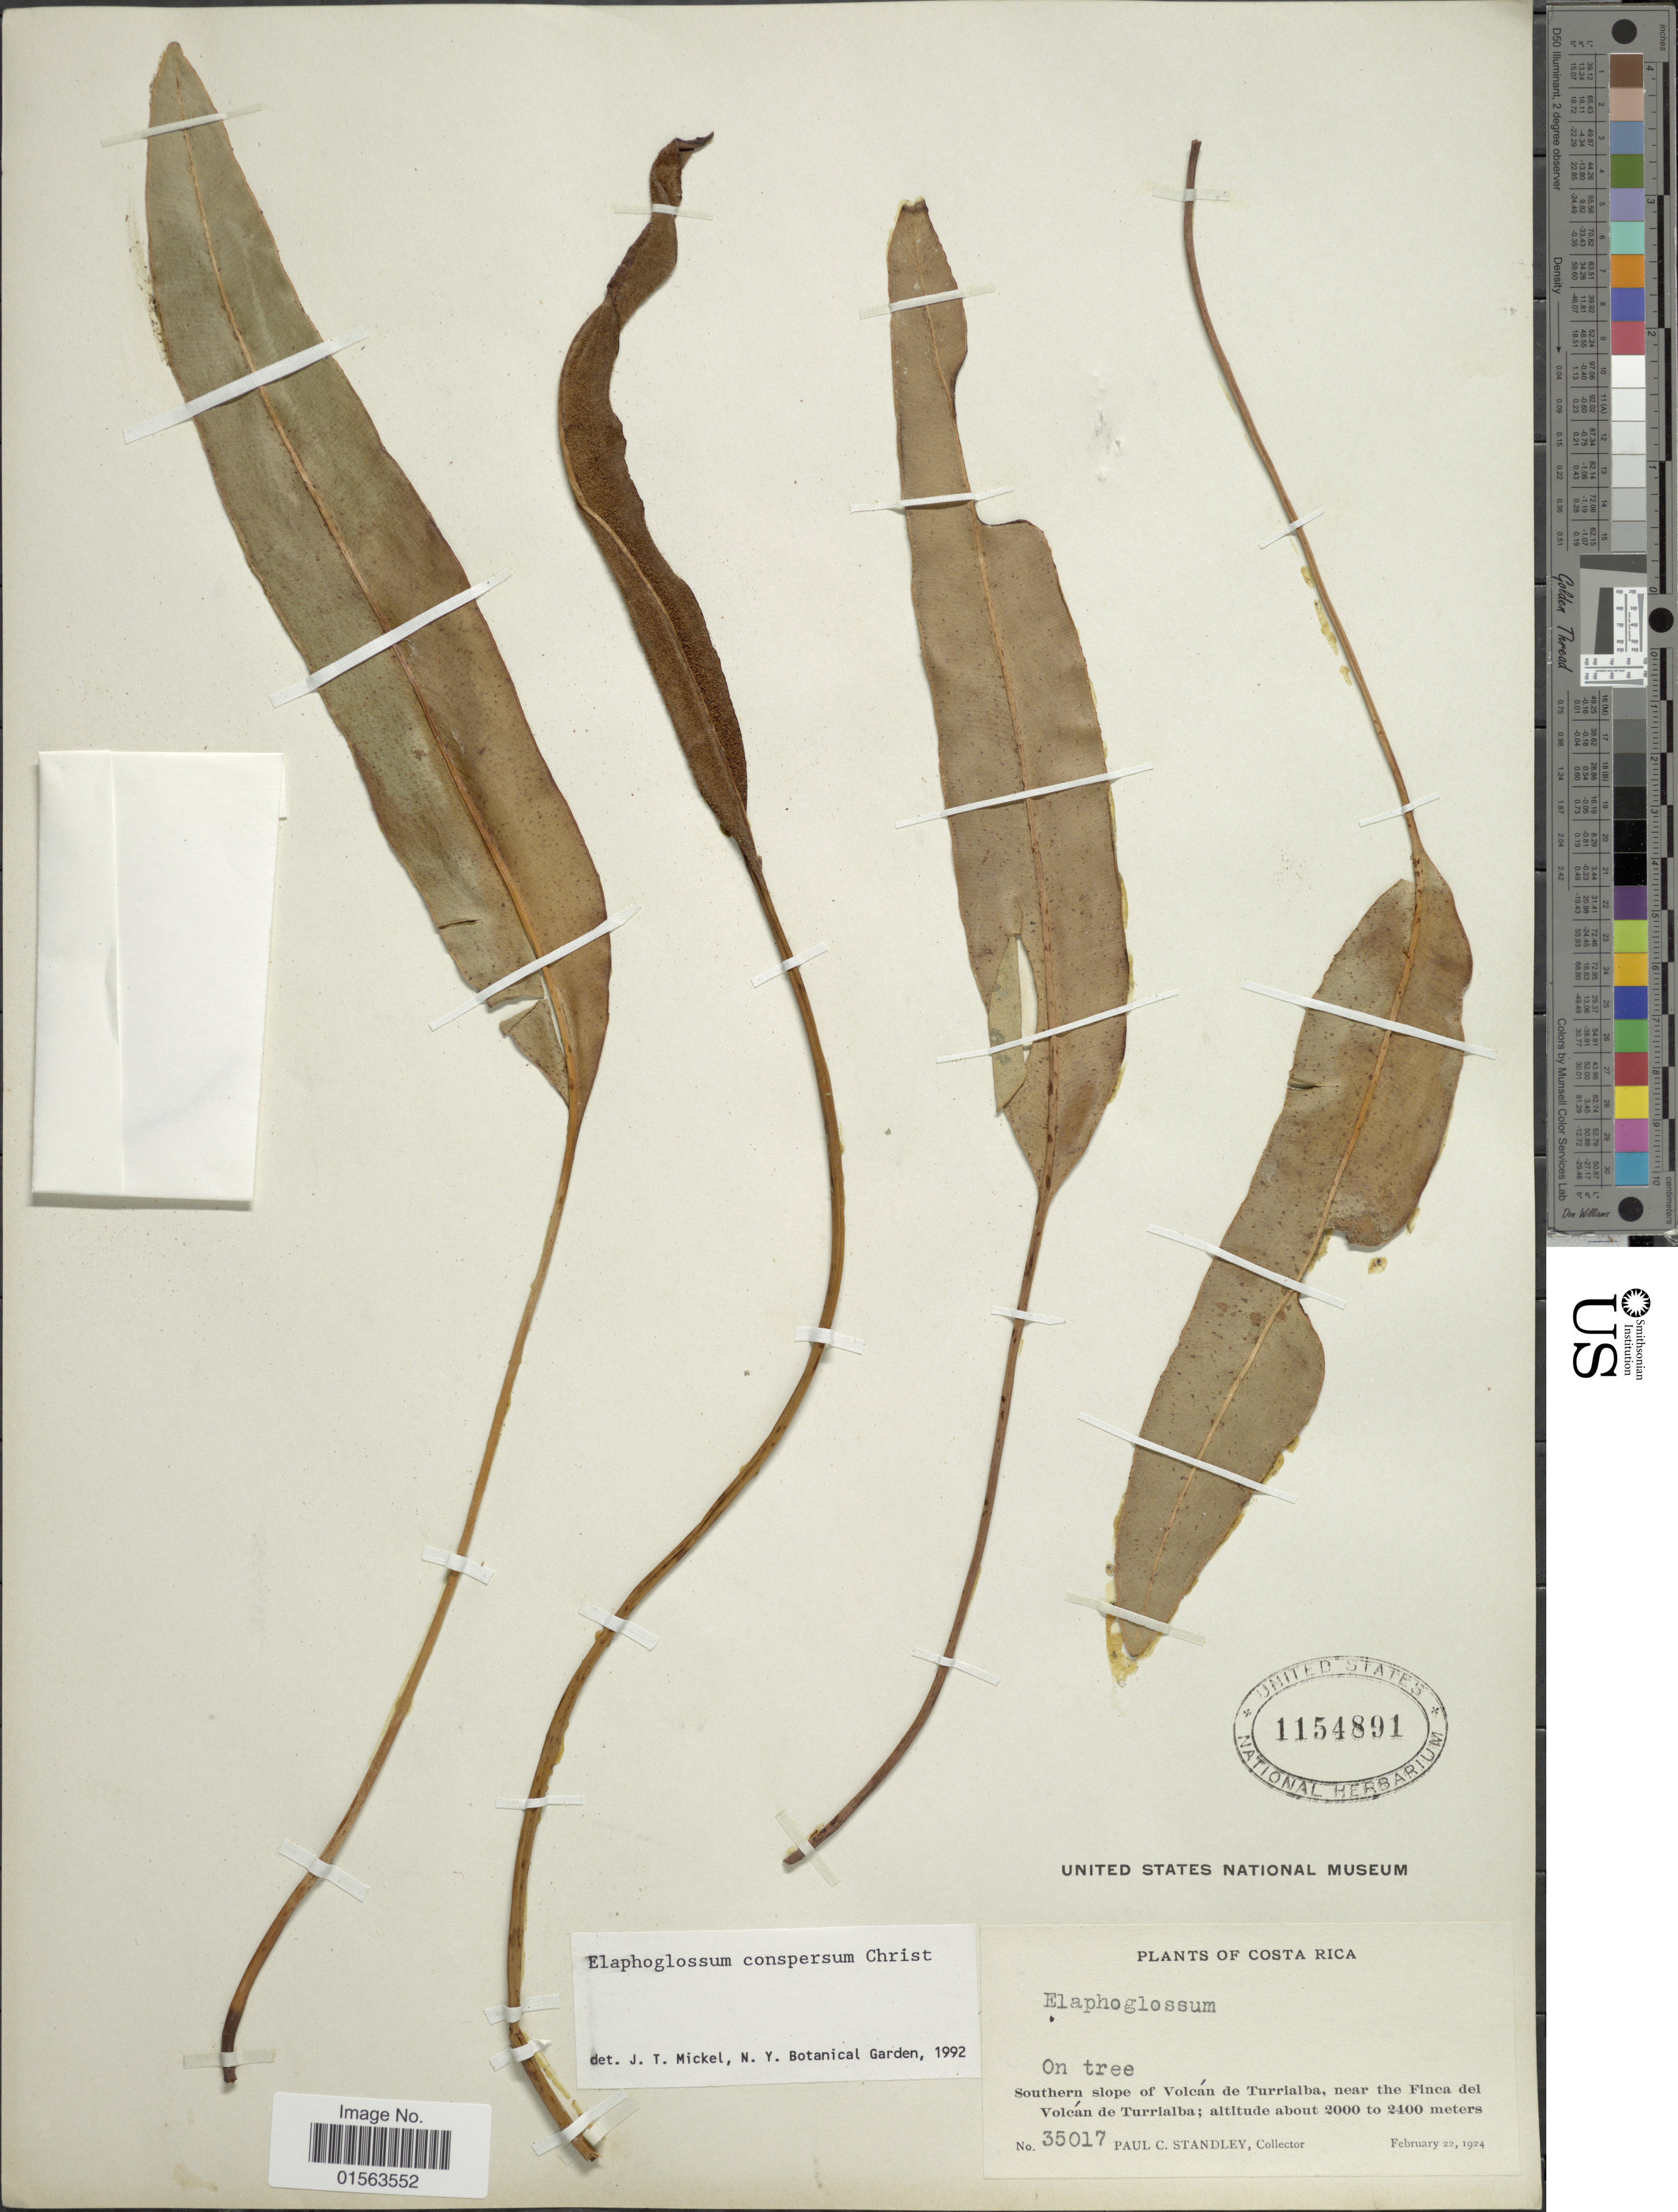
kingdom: Plantae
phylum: Tracheophyta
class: Polypodiopsida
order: Polypodiales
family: Dryopteridaceae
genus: Elaphoglossum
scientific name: Elaphoglossum conspersum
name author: Christ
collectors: P. C. Standley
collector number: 385017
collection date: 1924-02-22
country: Costa Rica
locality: Southern slope of Volcan de Turrialba, near the Finca del Volcan de Turrialba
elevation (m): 2000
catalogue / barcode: US 1154891